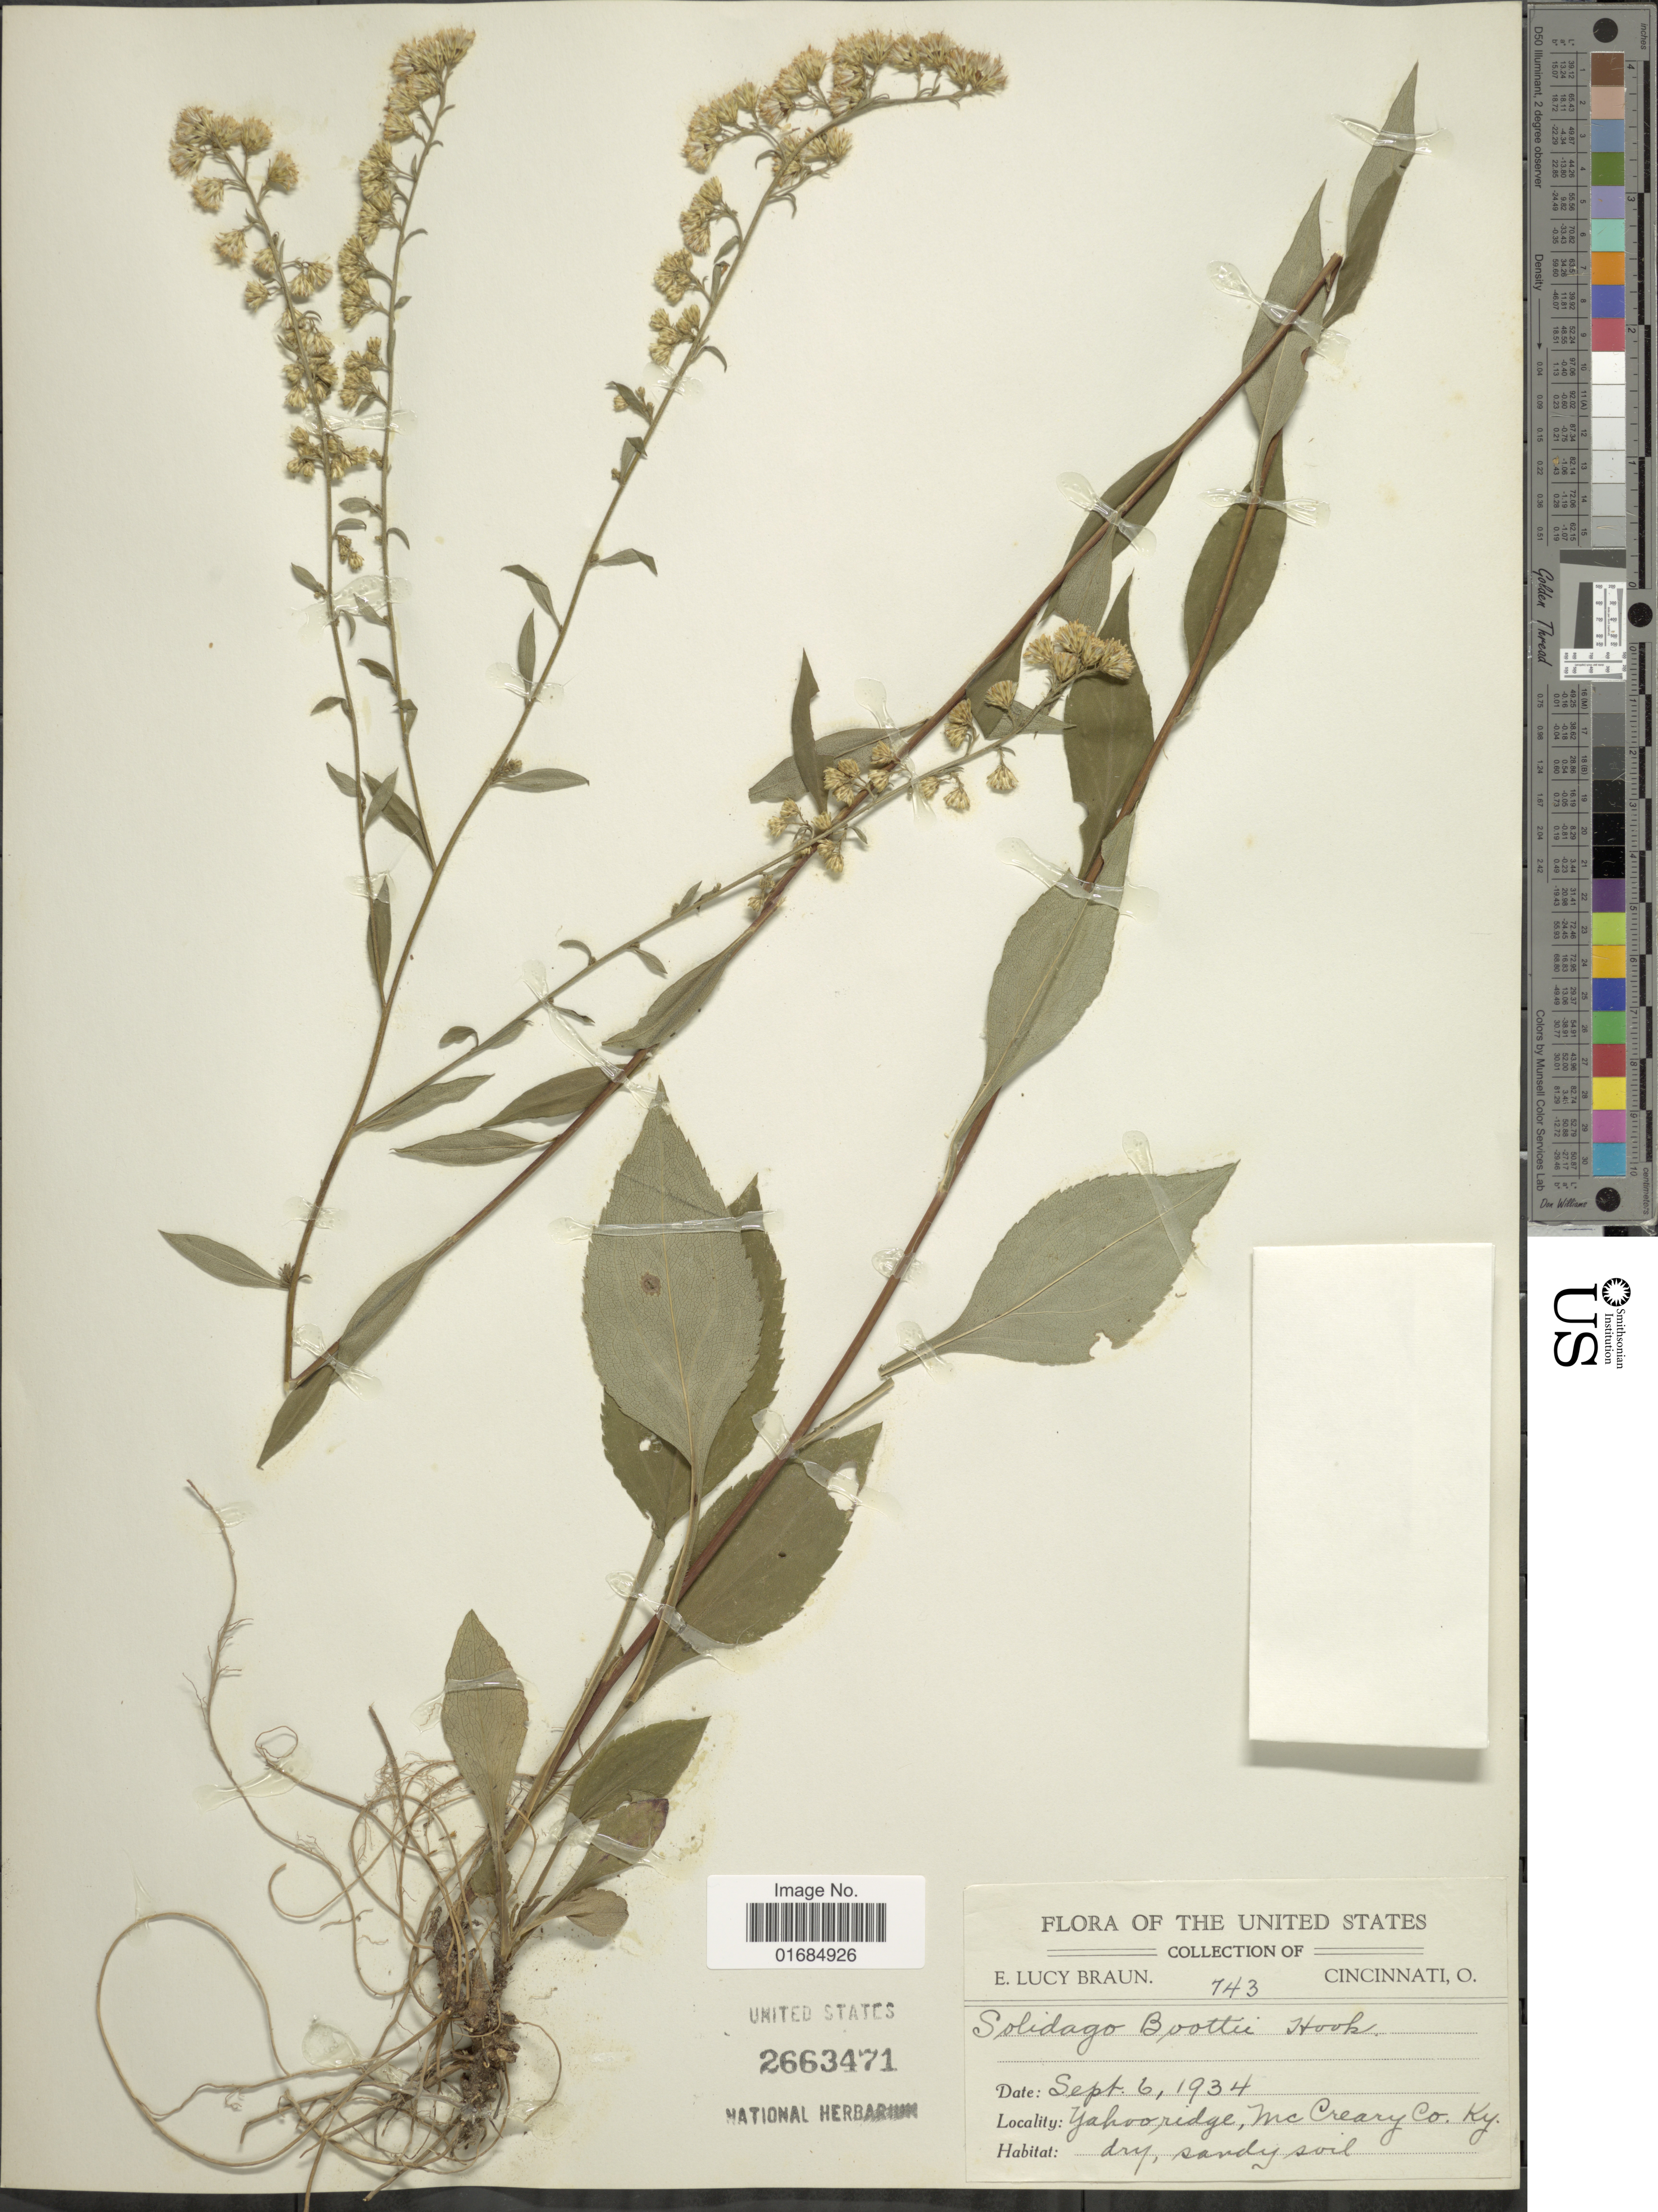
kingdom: Plantae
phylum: Tracheophyta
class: Magnoliopsida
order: Asterales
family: Asteraceae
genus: Solidago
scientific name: Solidago boottii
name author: Hook.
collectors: E. L. Braun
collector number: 743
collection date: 1934-09-06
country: United States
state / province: Kentucky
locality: Yahoo ridge, MC Creary Co.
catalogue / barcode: US 2663471